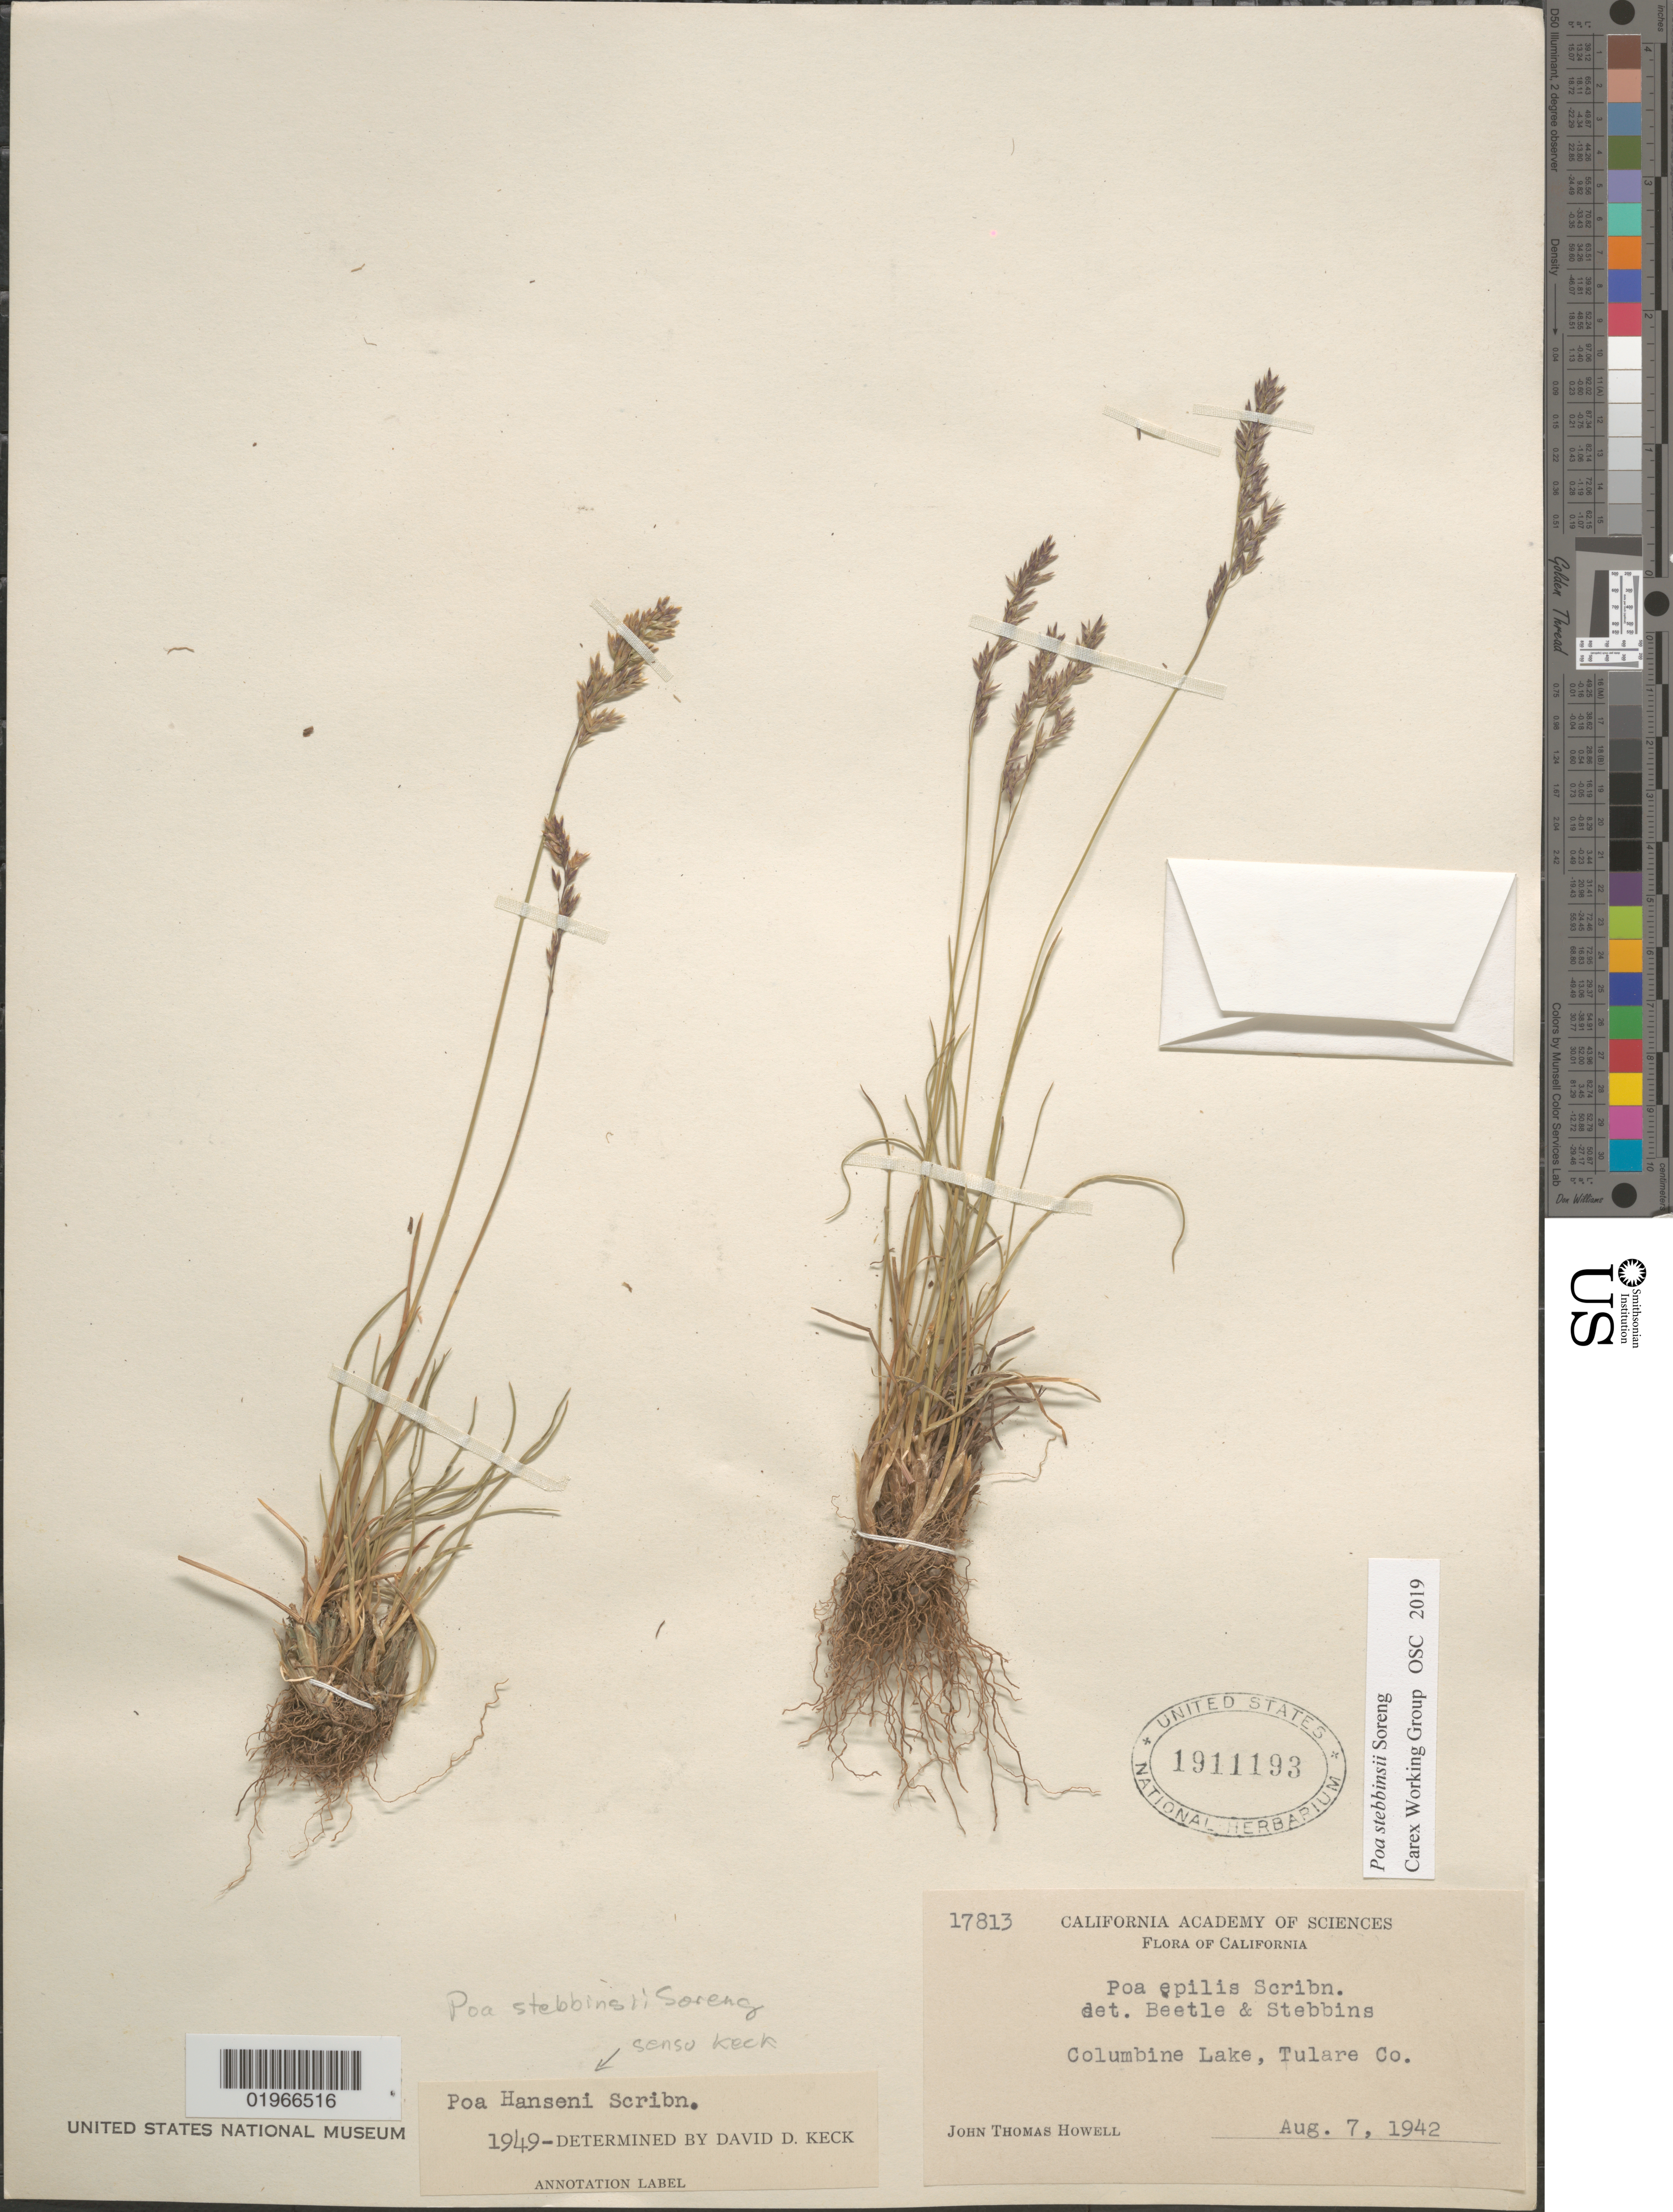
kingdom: Plantae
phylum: Tracheophyta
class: Liliopsida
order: Poales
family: Poaceae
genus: Poa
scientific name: Poa stebbinsii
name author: Soreng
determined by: Soreng, Robert J., Research Associate (BOT), Smithsonian Institution - National Museum of Natural History (UNITED STATES)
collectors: J. T. Howell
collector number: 17813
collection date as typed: Aug. 7, 1942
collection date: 1942-08-07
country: United States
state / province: California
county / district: Tulare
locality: Columbine Lake.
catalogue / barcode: US 1911193